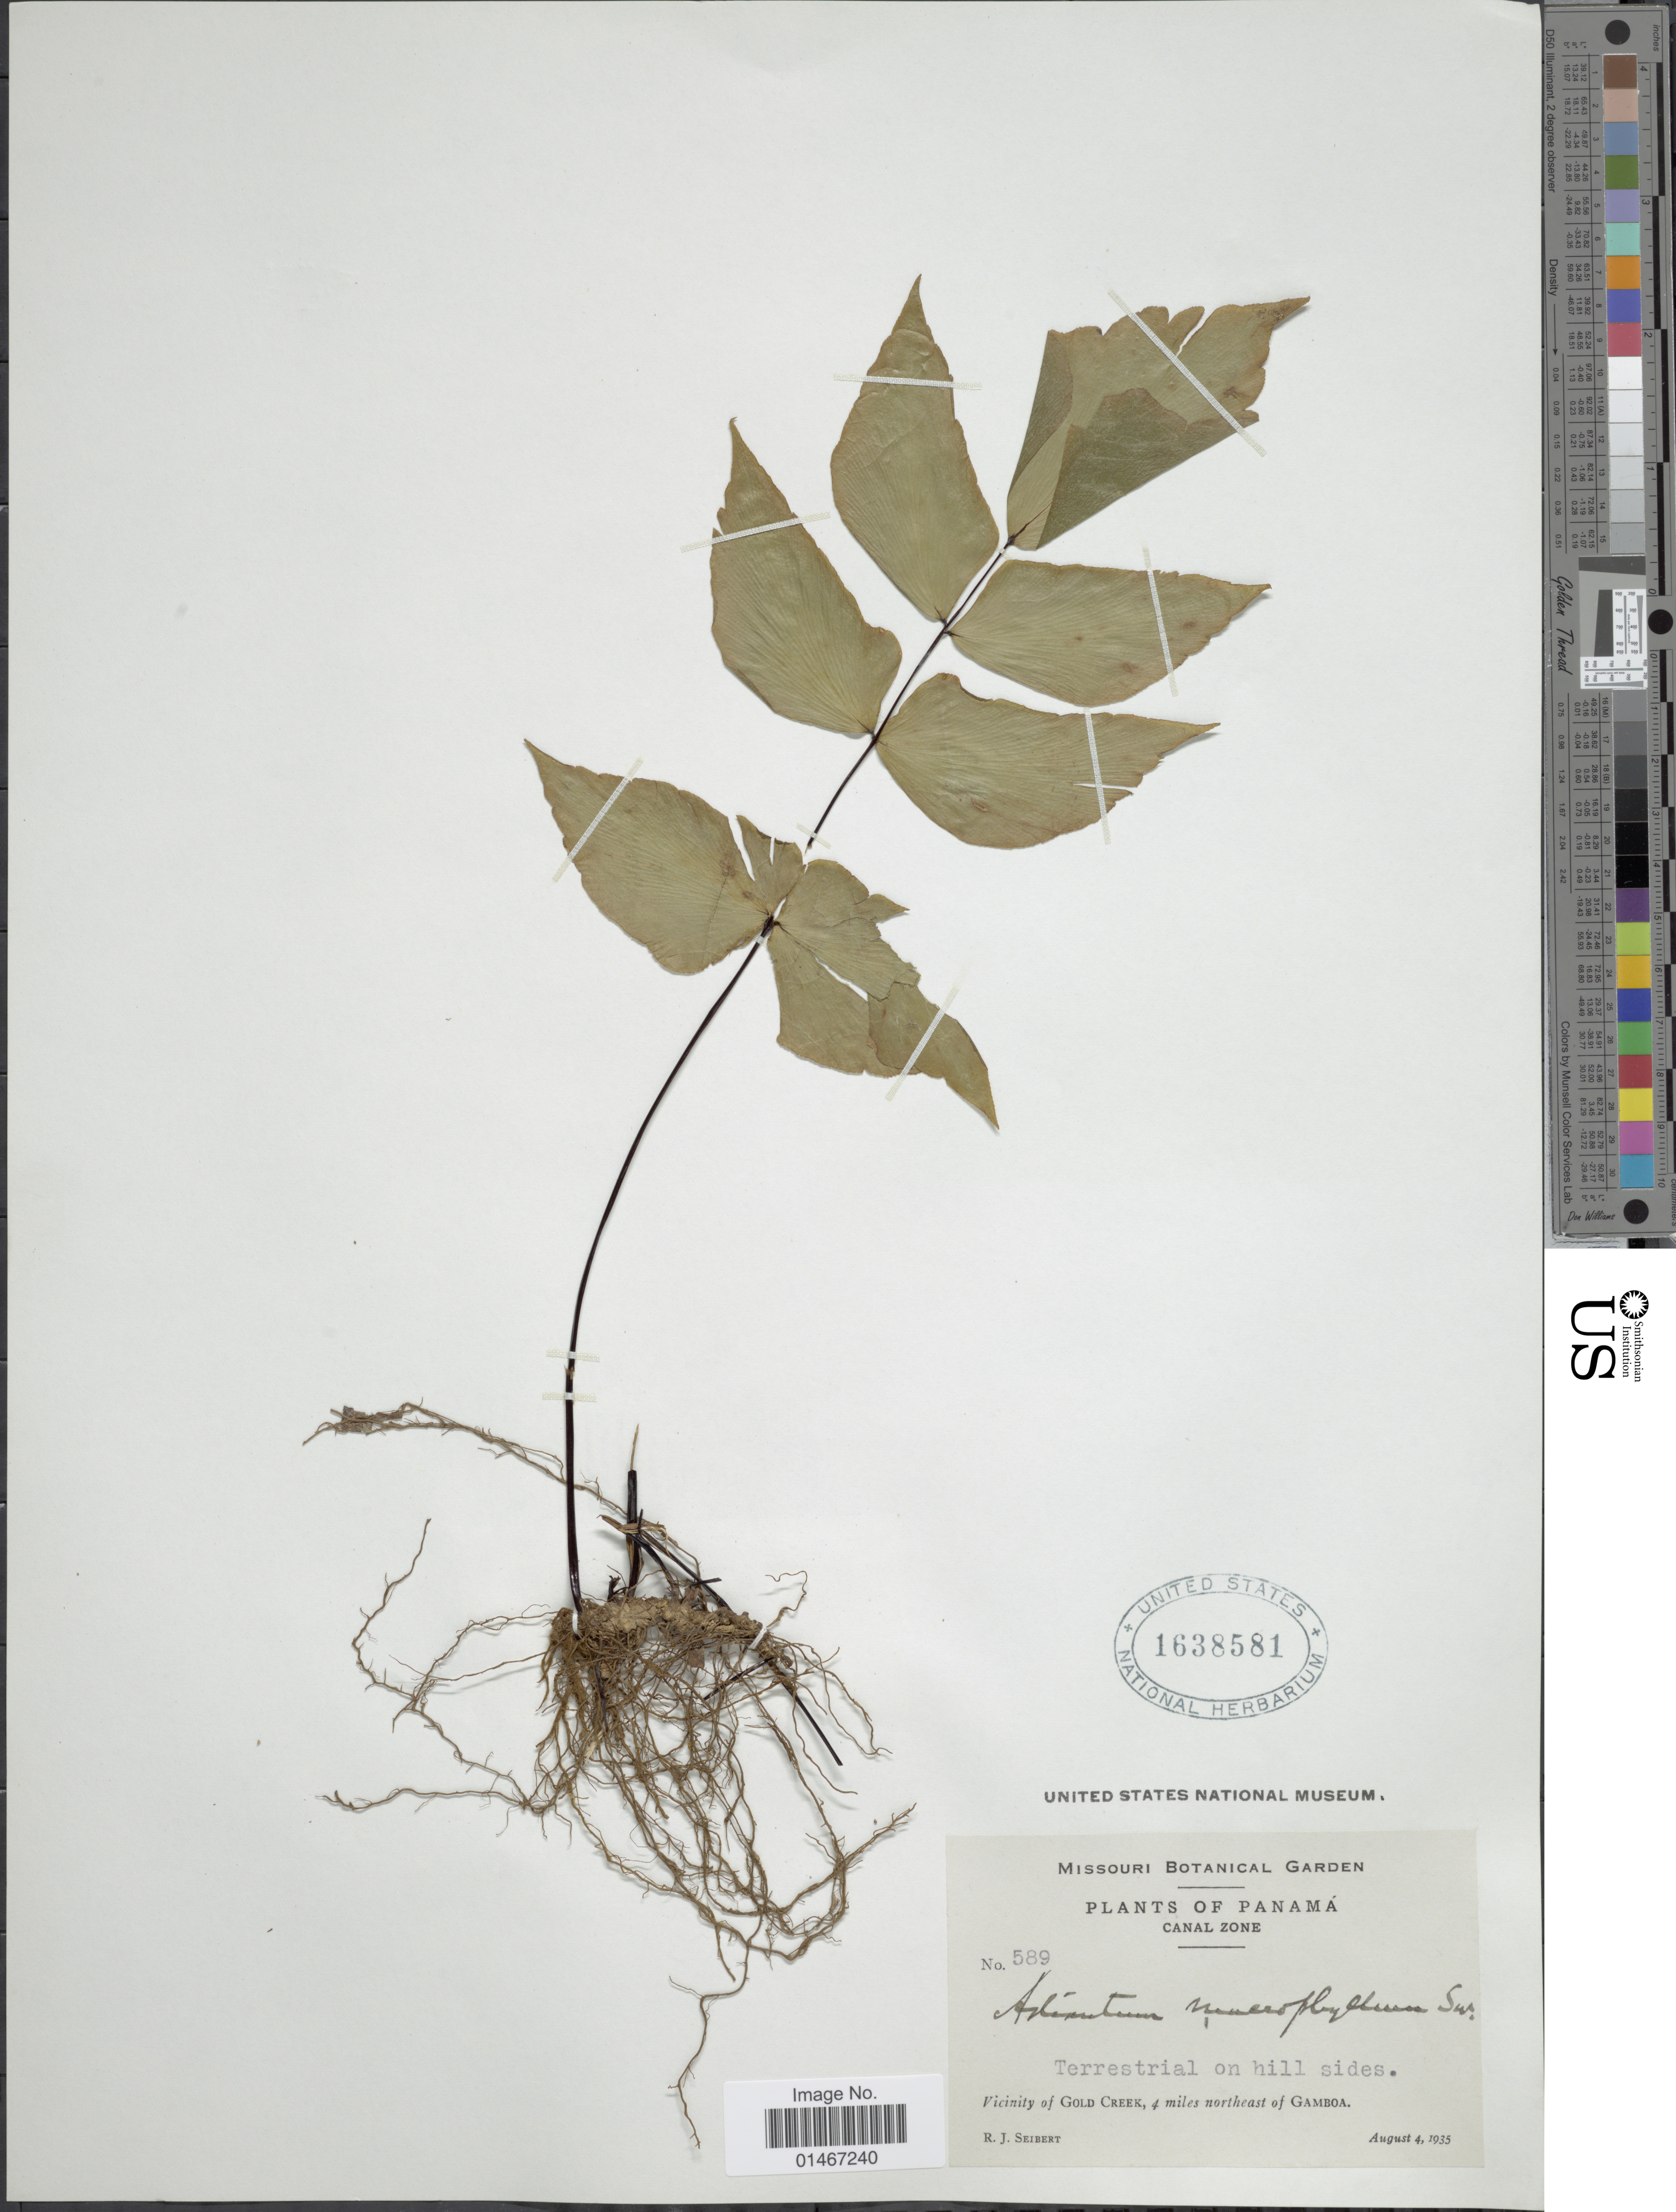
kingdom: Plantae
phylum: Tracheophyta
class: Polypodiopsida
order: Polypodiales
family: Pteridaceae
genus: Adiantum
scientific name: Adiantum macrophyllum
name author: Sw.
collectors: R. J. Seibert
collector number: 589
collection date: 1935-08-04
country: Panama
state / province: Colón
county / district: Canal Zone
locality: Canal Zone. Vicinity of Gold Creek, 4 miles northeast of Gamboa.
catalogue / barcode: US 1638581